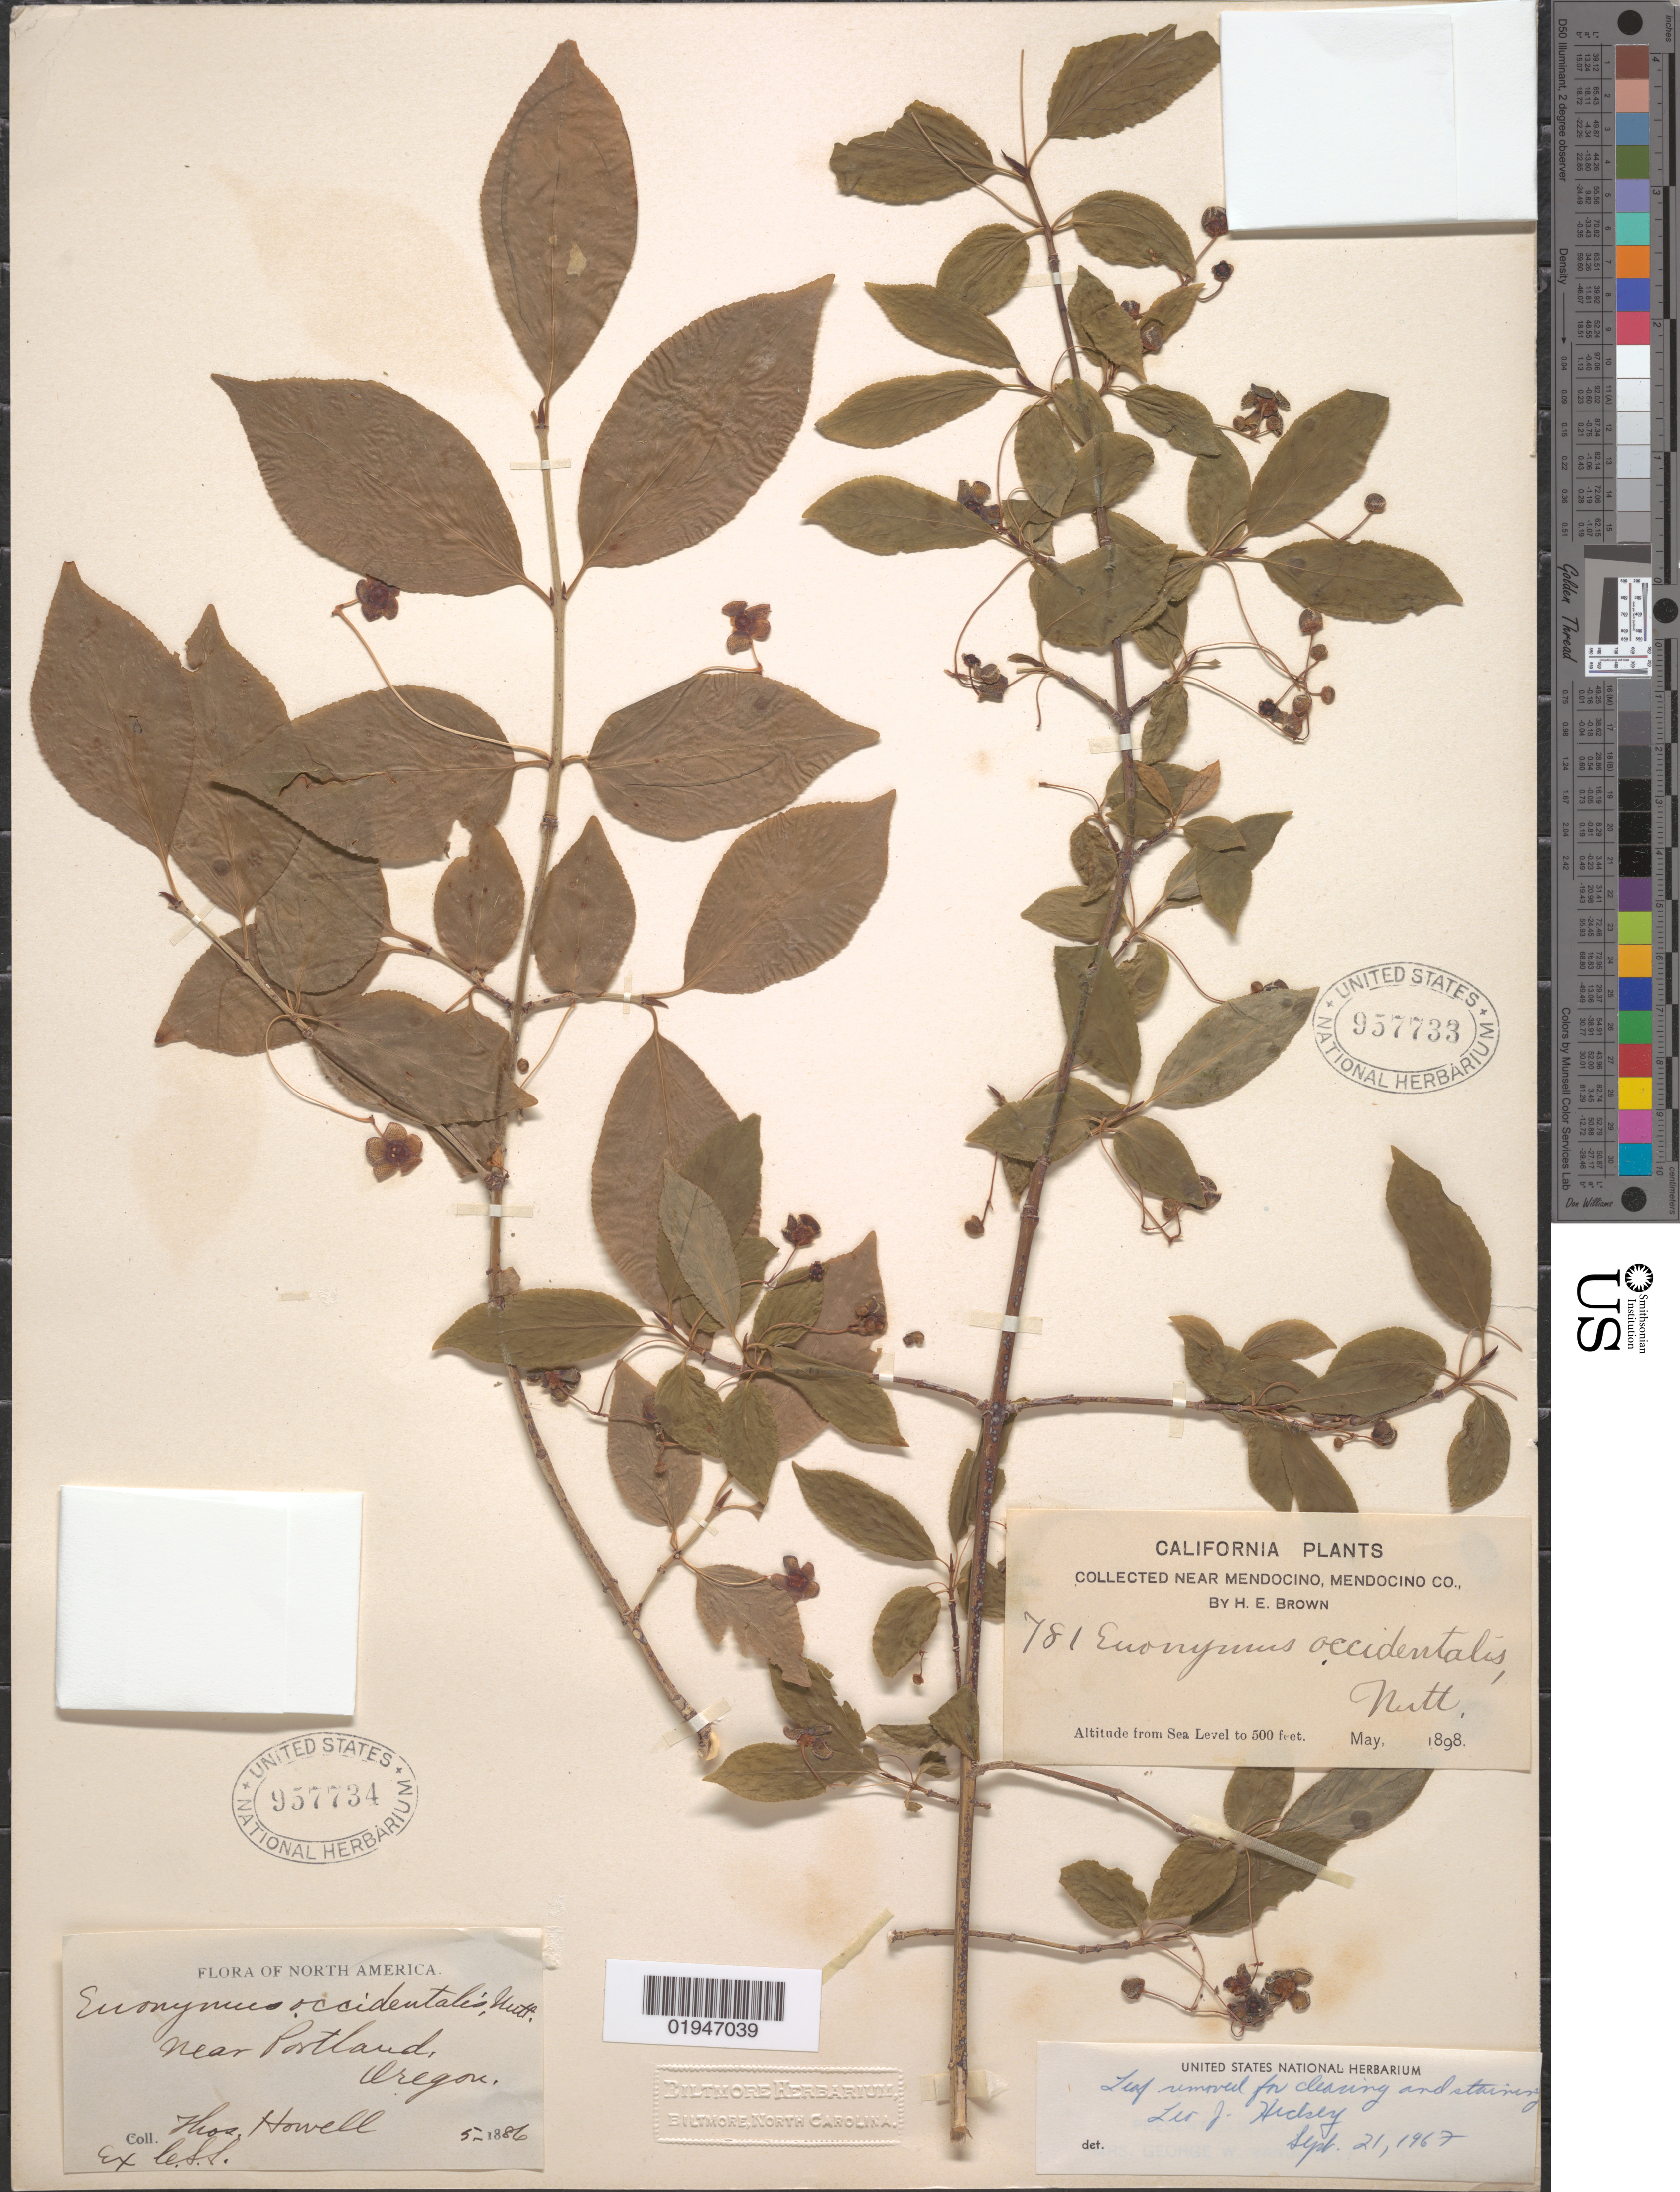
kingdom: Plantae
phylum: Tracheophyta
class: Magnoliopsida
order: Celastrales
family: Celastraceae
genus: Euonymus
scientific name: Euonymus occidentalis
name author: Nutt. ex Torr.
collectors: T. J. Howell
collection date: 1886-05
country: United States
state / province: Oregon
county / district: Multnomah County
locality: Portland, near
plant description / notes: Mounted on the same sheet as US 957733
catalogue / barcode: US 957734-2